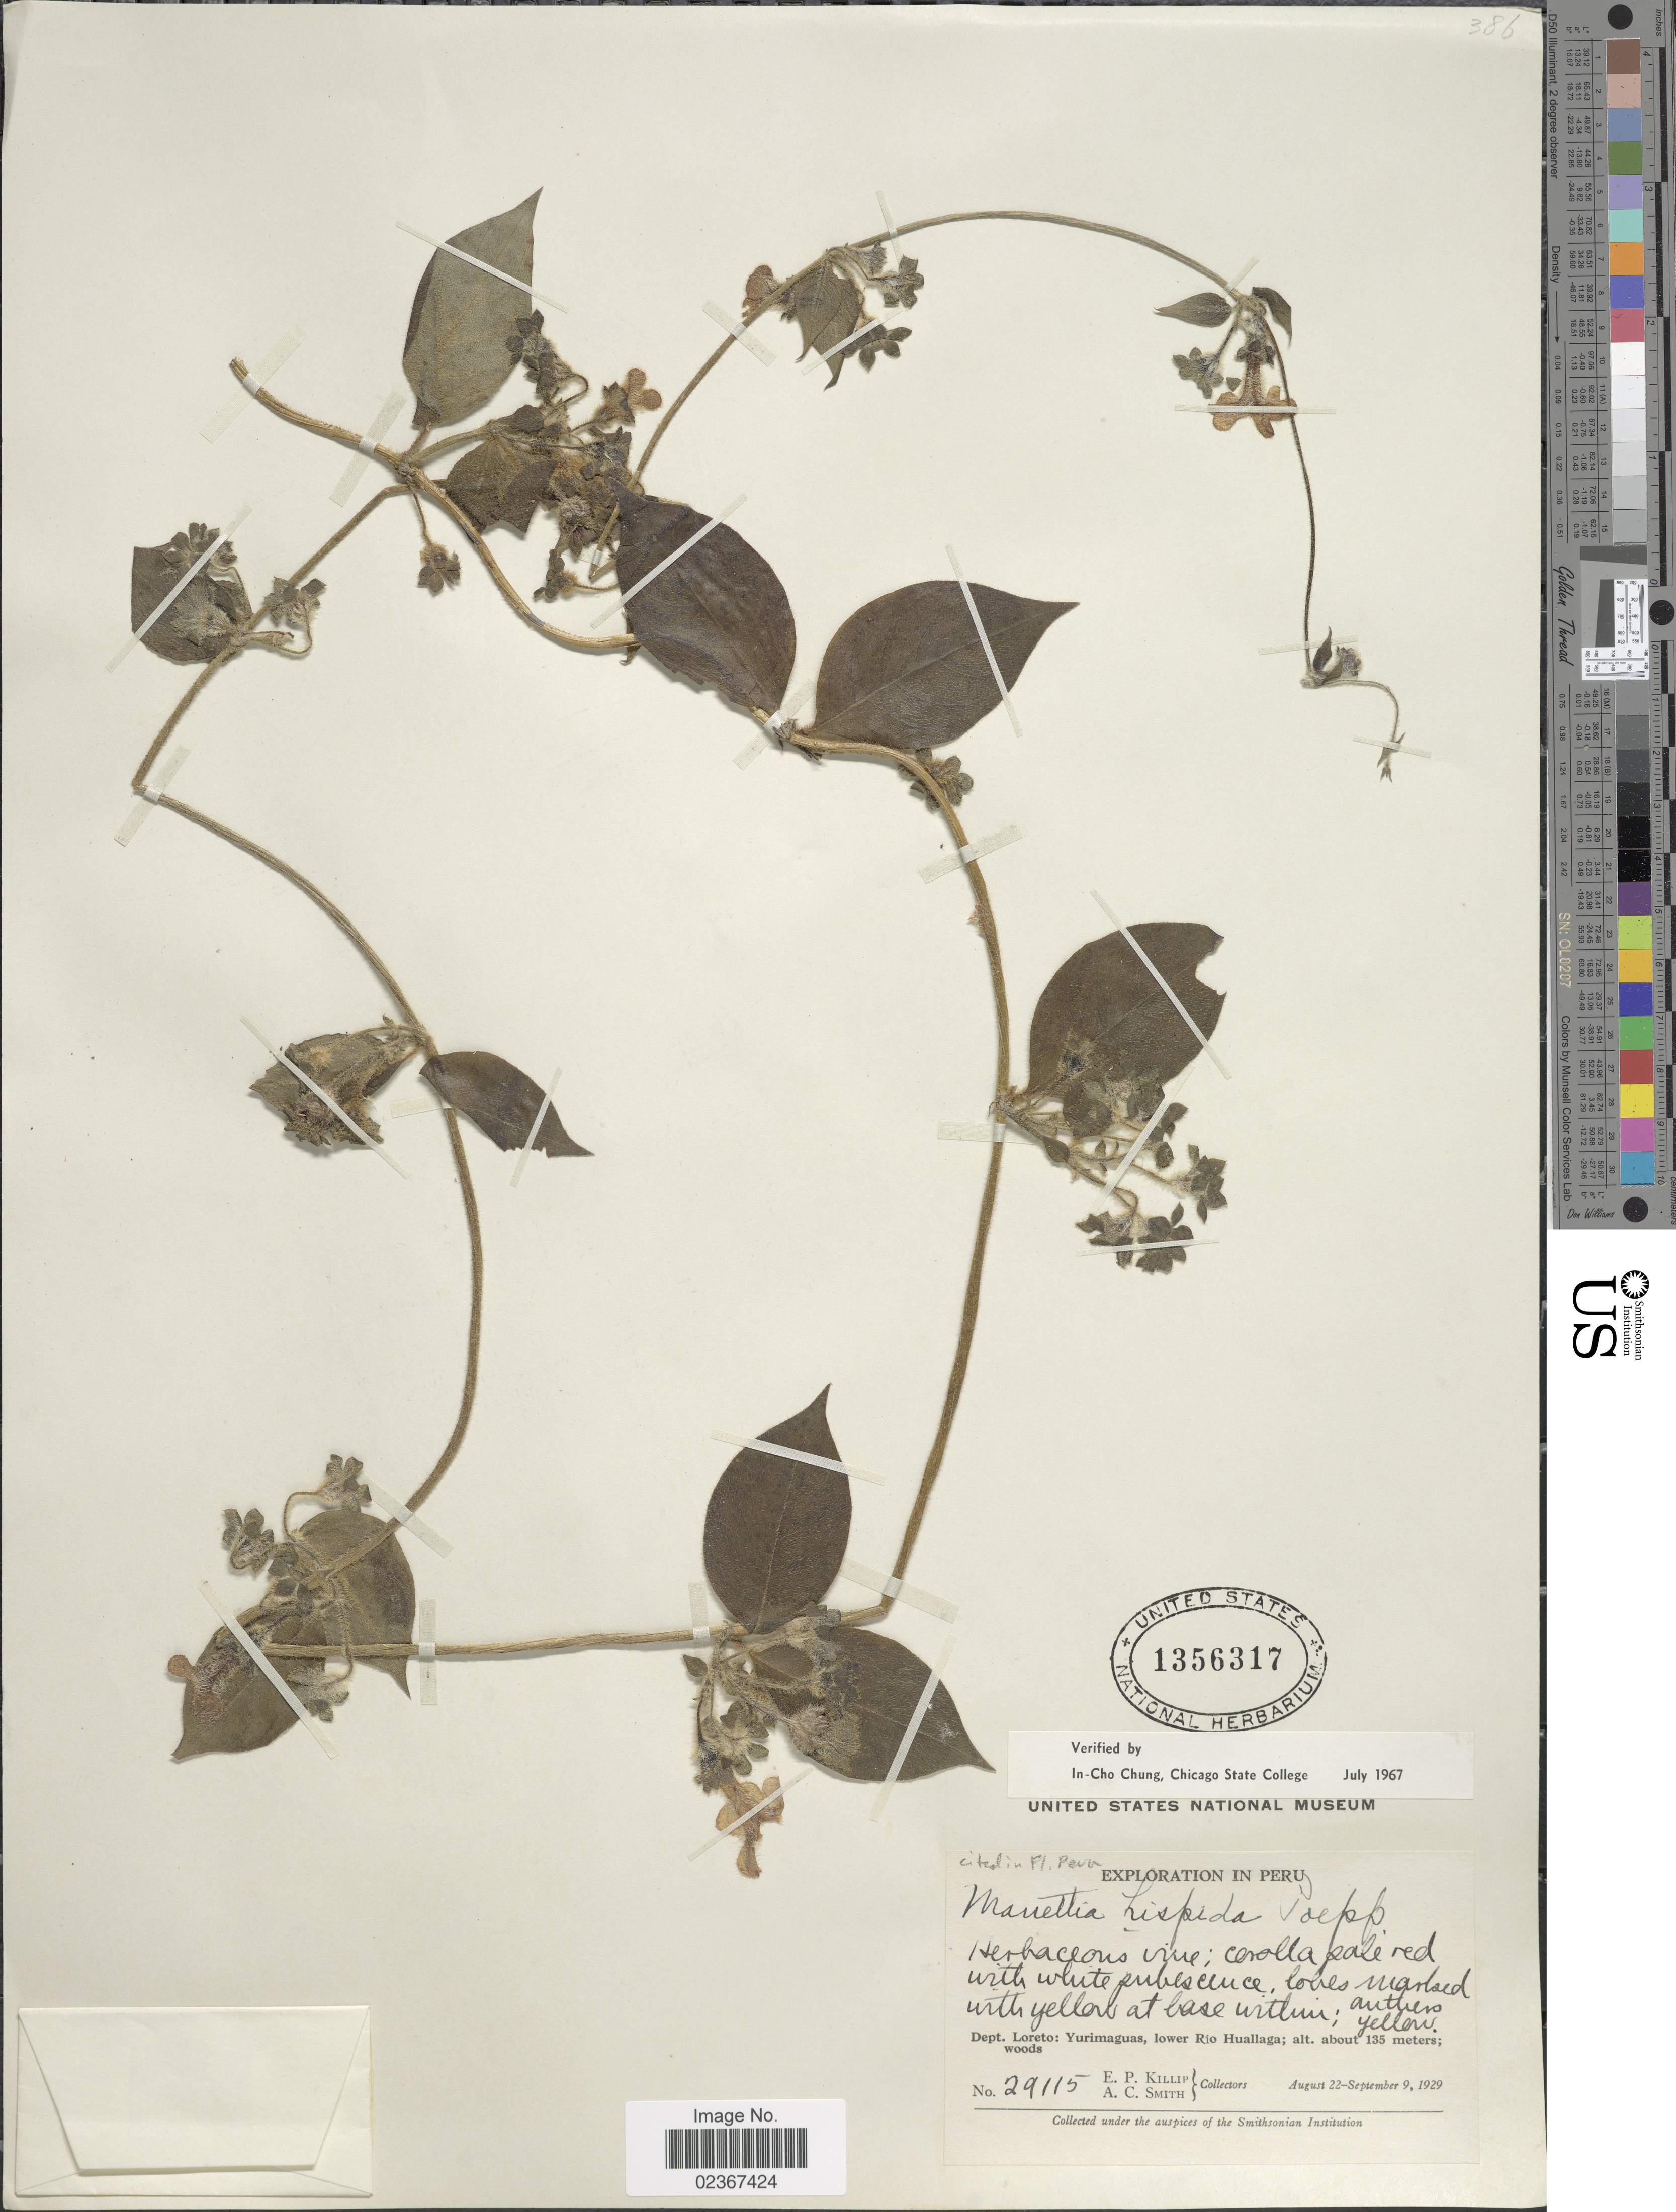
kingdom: Plantae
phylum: Tracheophyta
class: Magnoliopsida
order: Gentianales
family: Rubiaceae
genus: Manettia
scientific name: Manettia hispida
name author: Poepp.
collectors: E. P. Killip & A. C. Smith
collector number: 29115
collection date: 1929-08-22/1929-09-09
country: Peru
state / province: Loreto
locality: Yurimaguas, lower Rio Huallaga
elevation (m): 135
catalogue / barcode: US 1356317